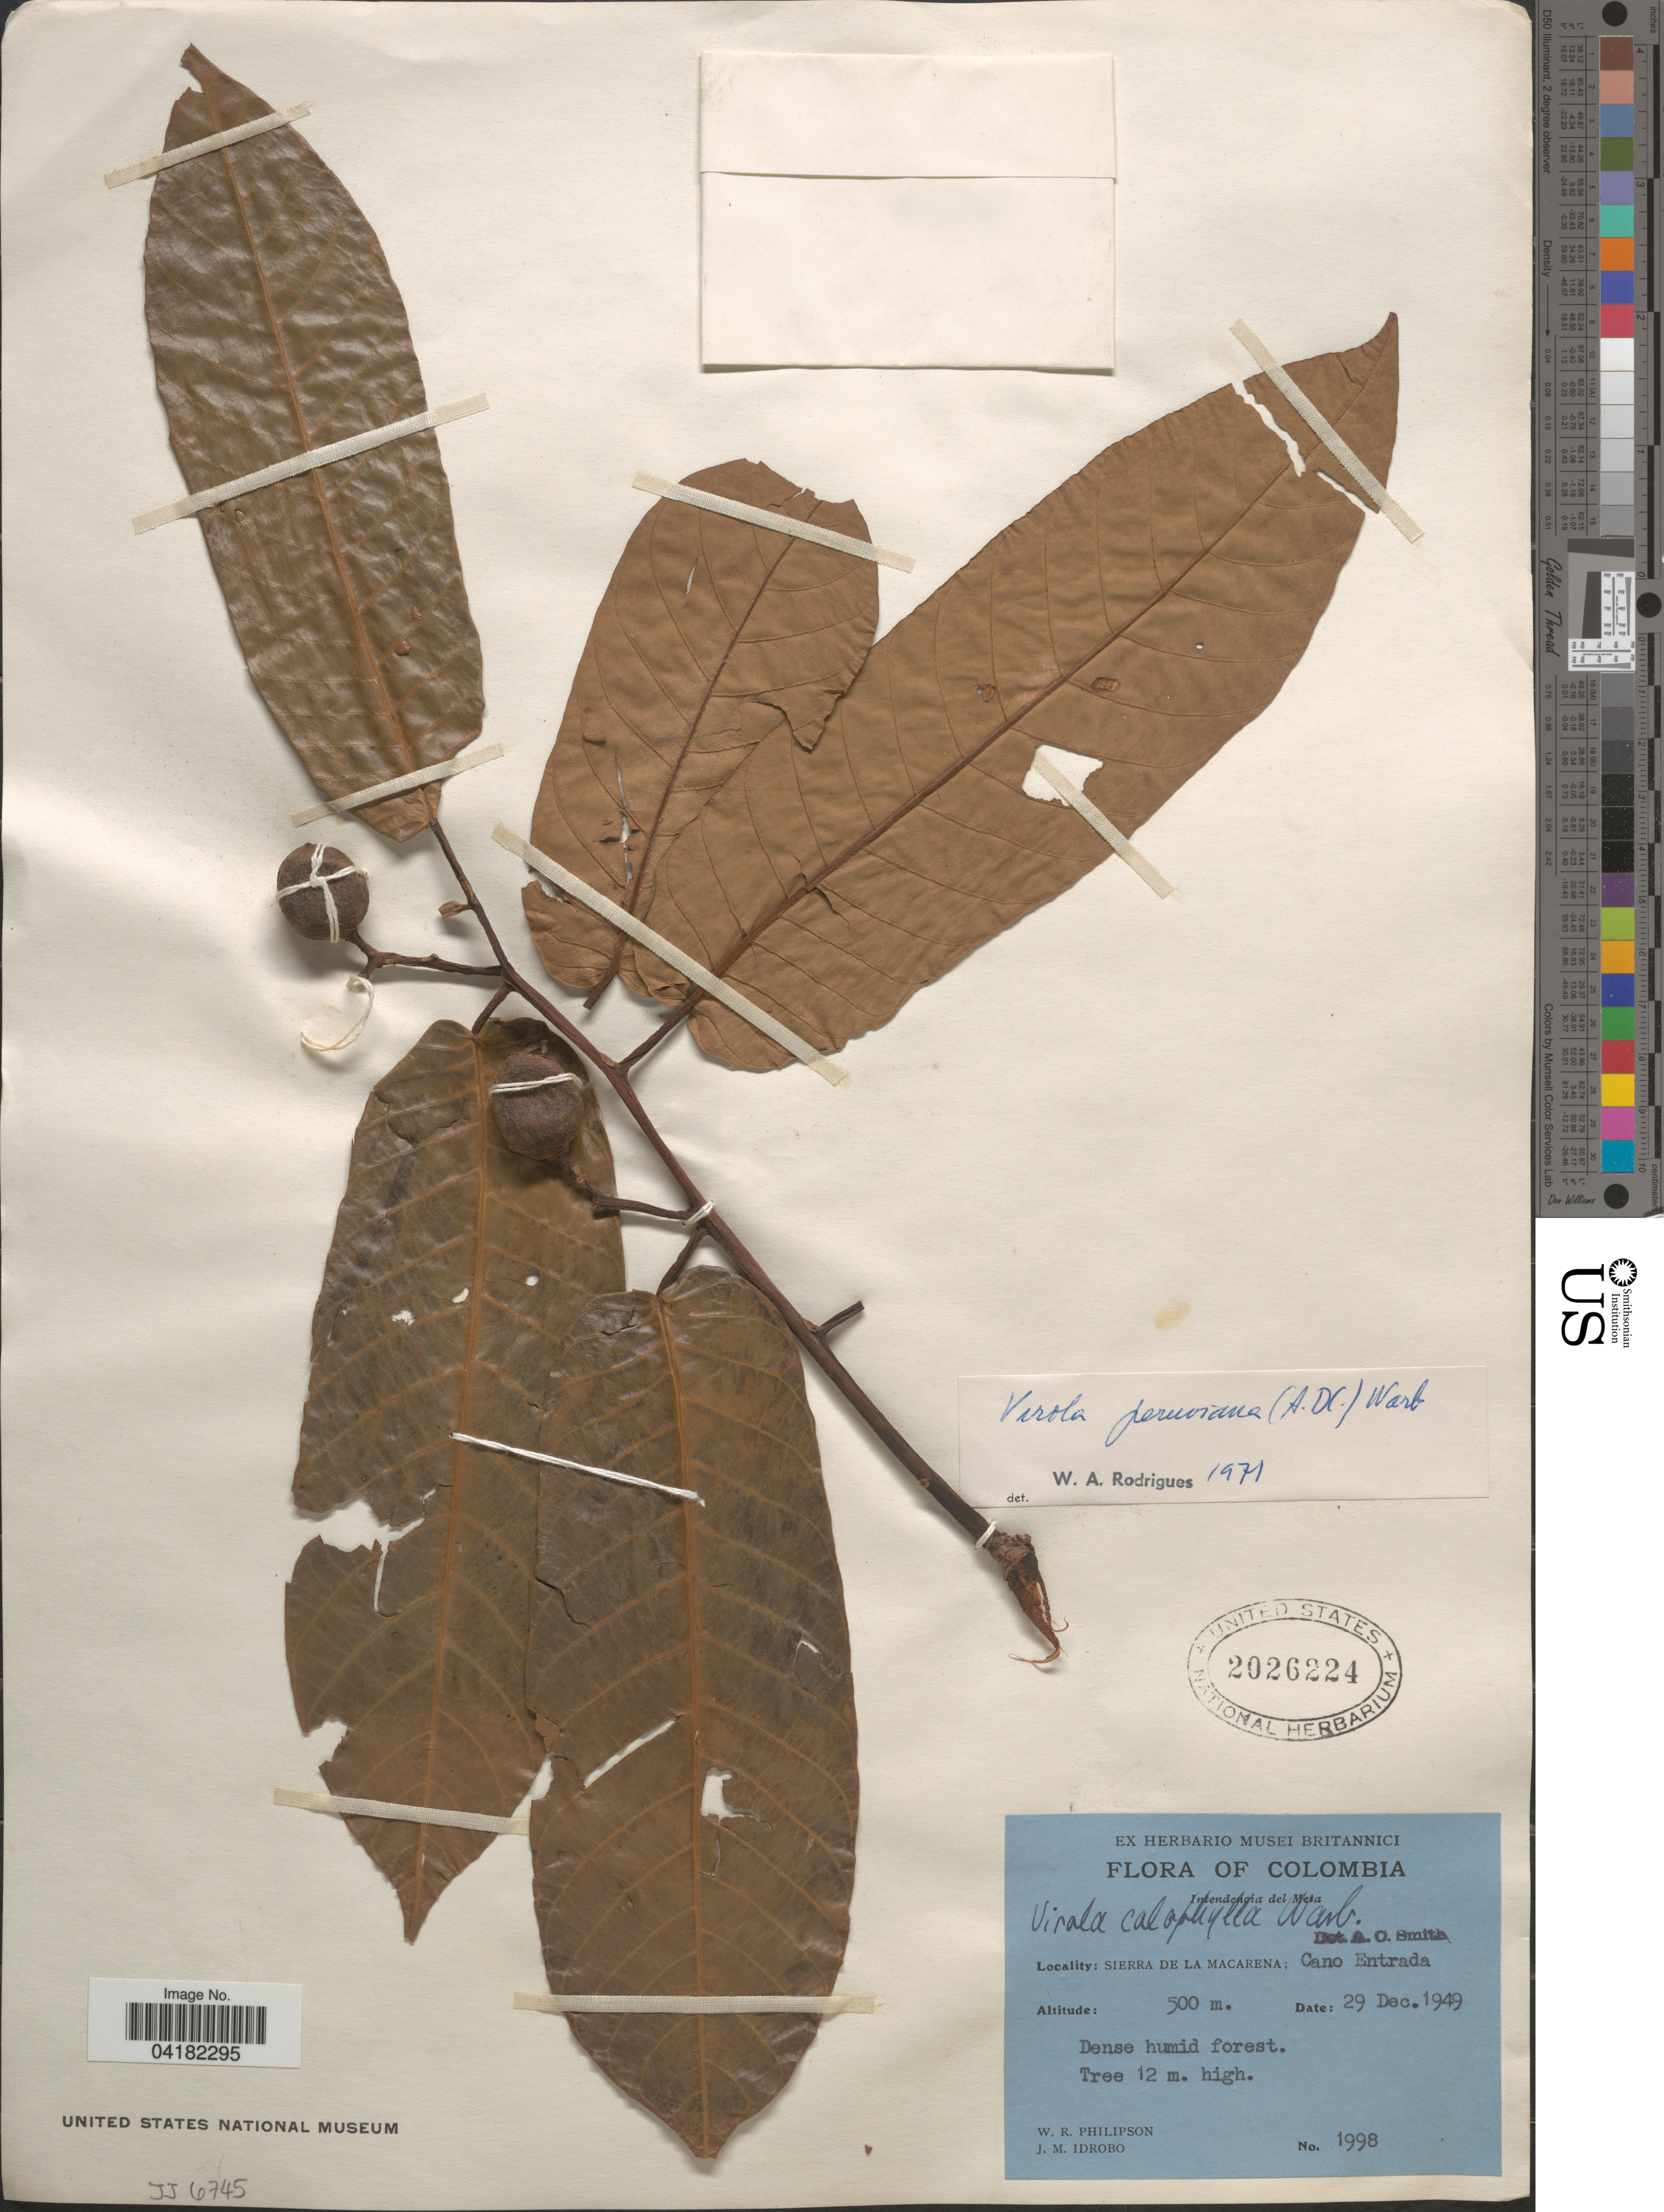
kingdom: Plantae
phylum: Tracheophyta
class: Magnoliopsida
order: Magnoliales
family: Myristicaceae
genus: Virola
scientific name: Virola peruviana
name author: (A. DC.) Warb.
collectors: W. R. Philipson & J. M. Idrobo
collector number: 1998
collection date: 1949-12-29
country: Colombia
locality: Sierra de la Macarena; Cano Entrada.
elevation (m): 500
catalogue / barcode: US 2026224